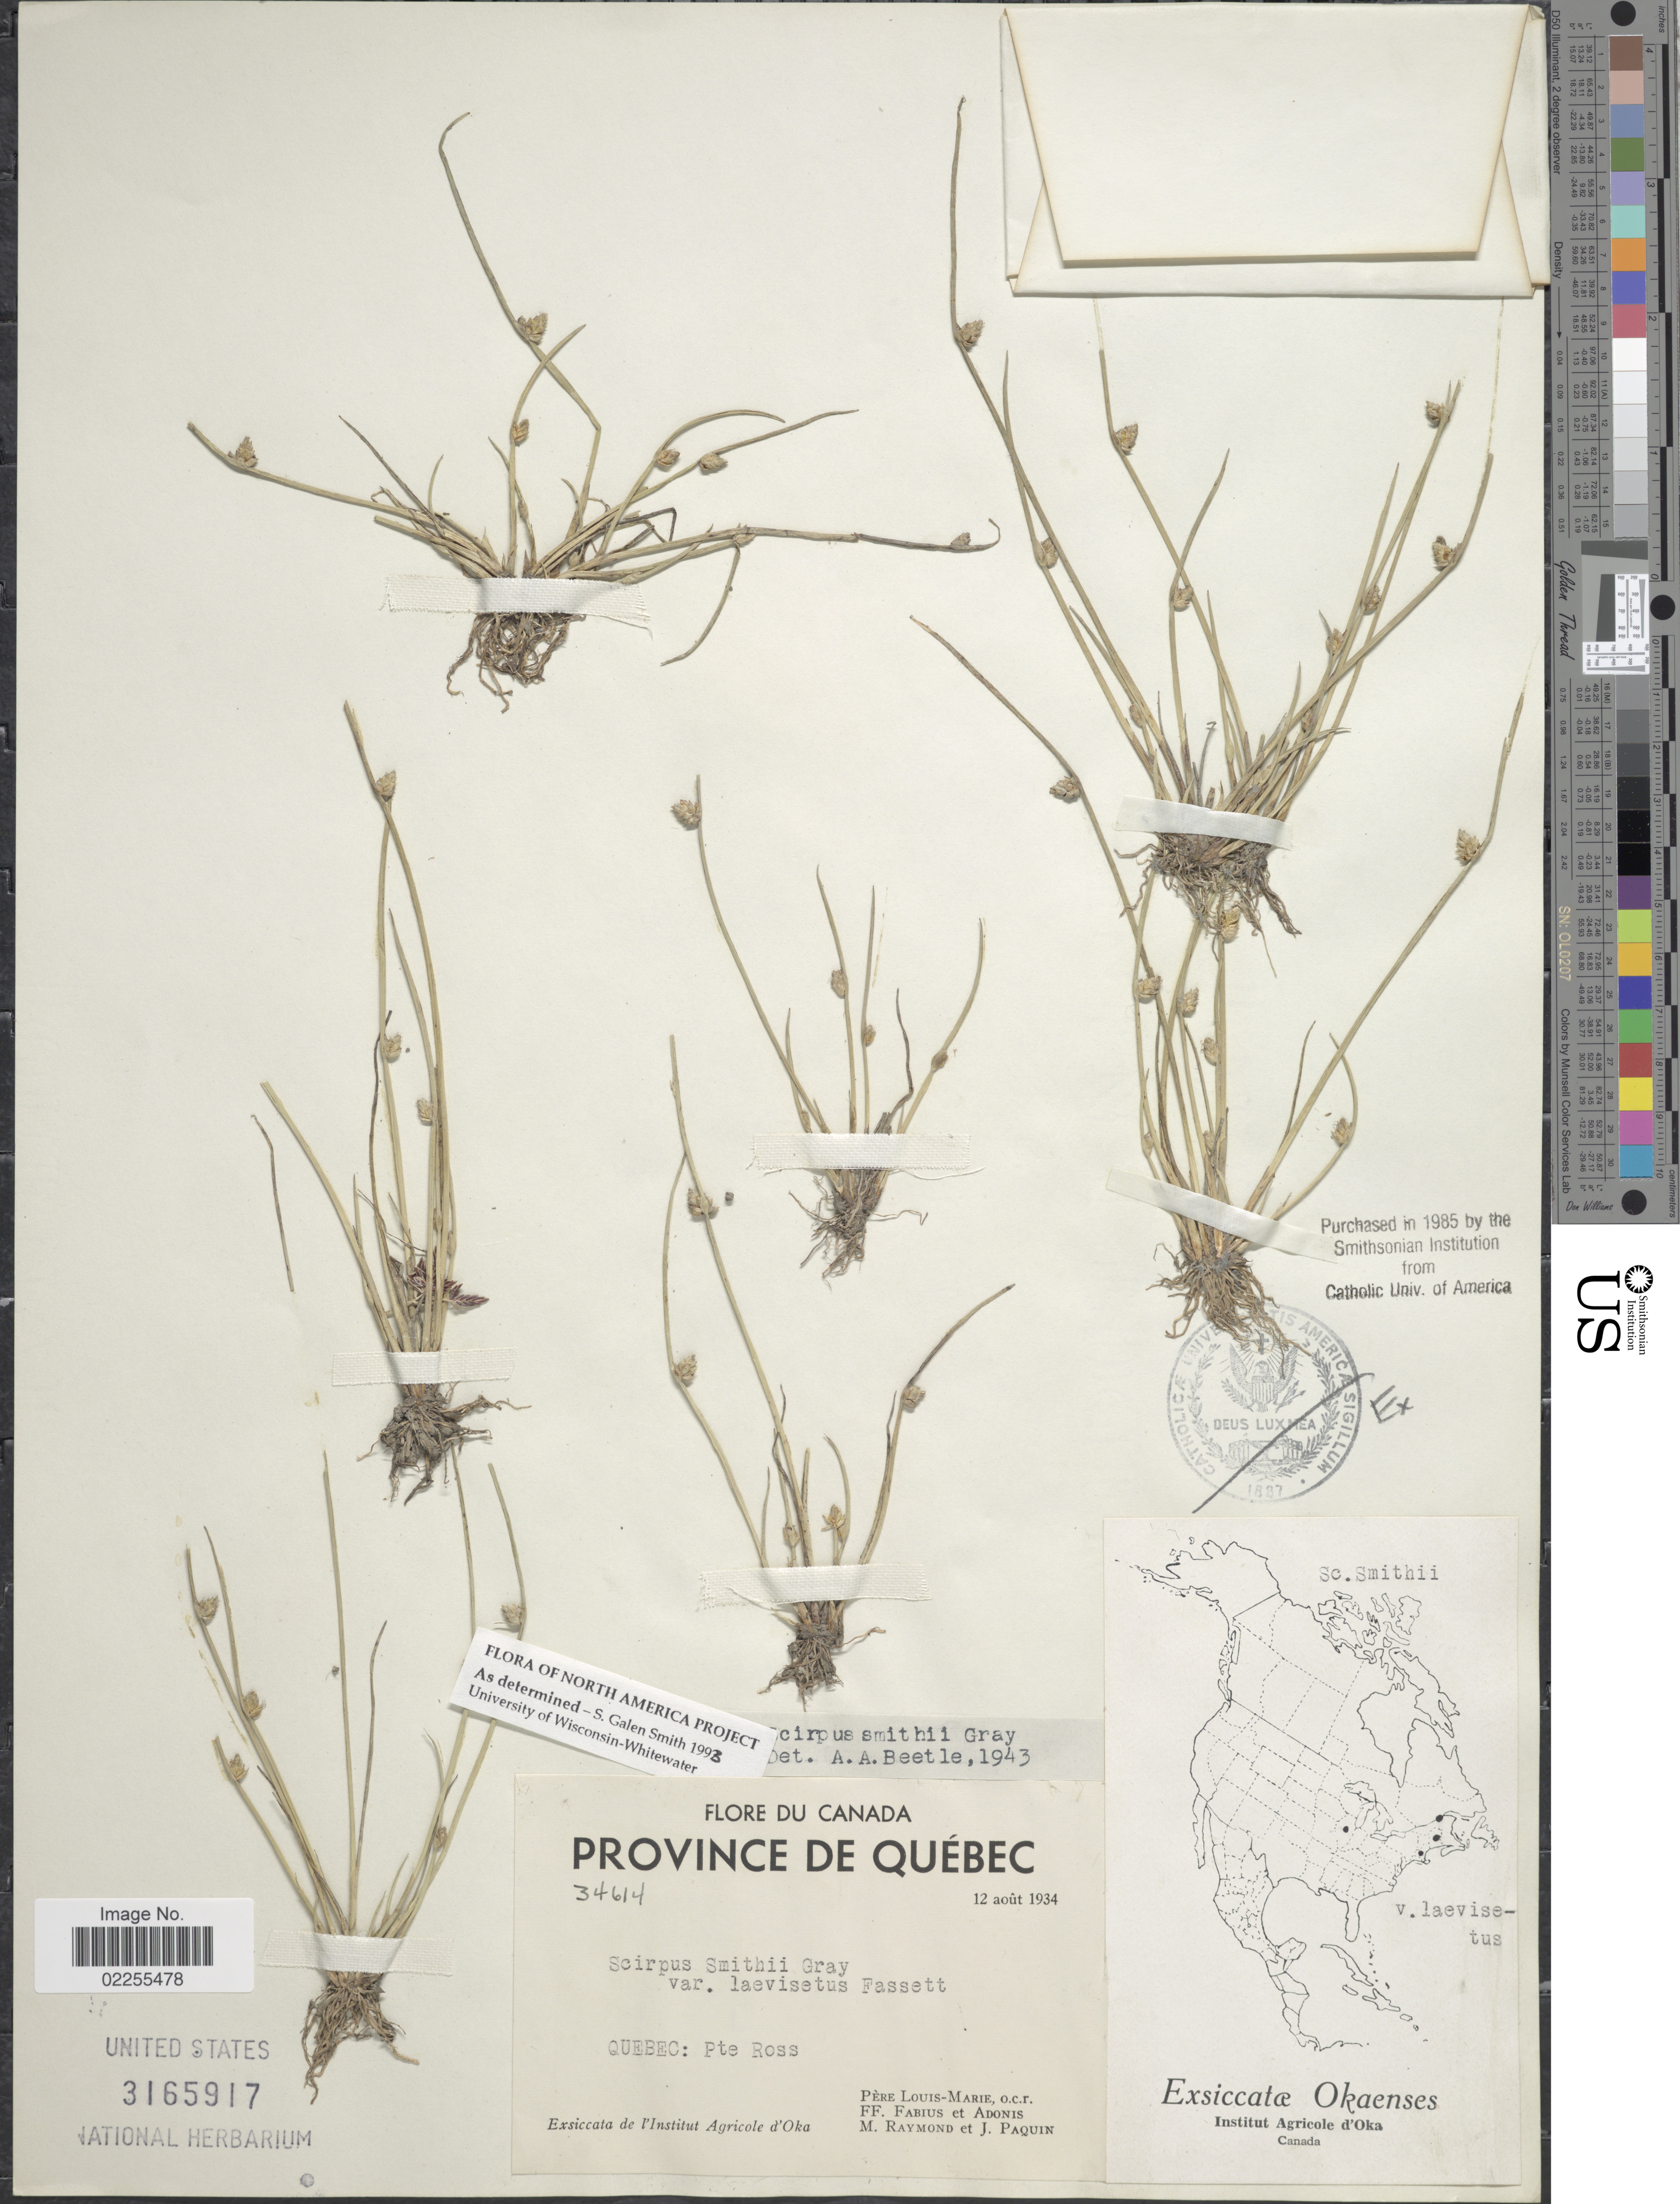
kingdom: Plantae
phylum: Tracheophyta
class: Liliopsida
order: Poales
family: Cyperaceae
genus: Schoenoplectus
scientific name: Schoenoplectus smithii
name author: (A. Gray) Soják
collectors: L.-M. LaLonde, B. Fabius, Adonis, M. Raymond & J. Paquin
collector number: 34614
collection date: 1934-08-12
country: Canada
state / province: Quebec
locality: Pte Ross, exsiccata Okaenses.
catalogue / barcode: US 3165917